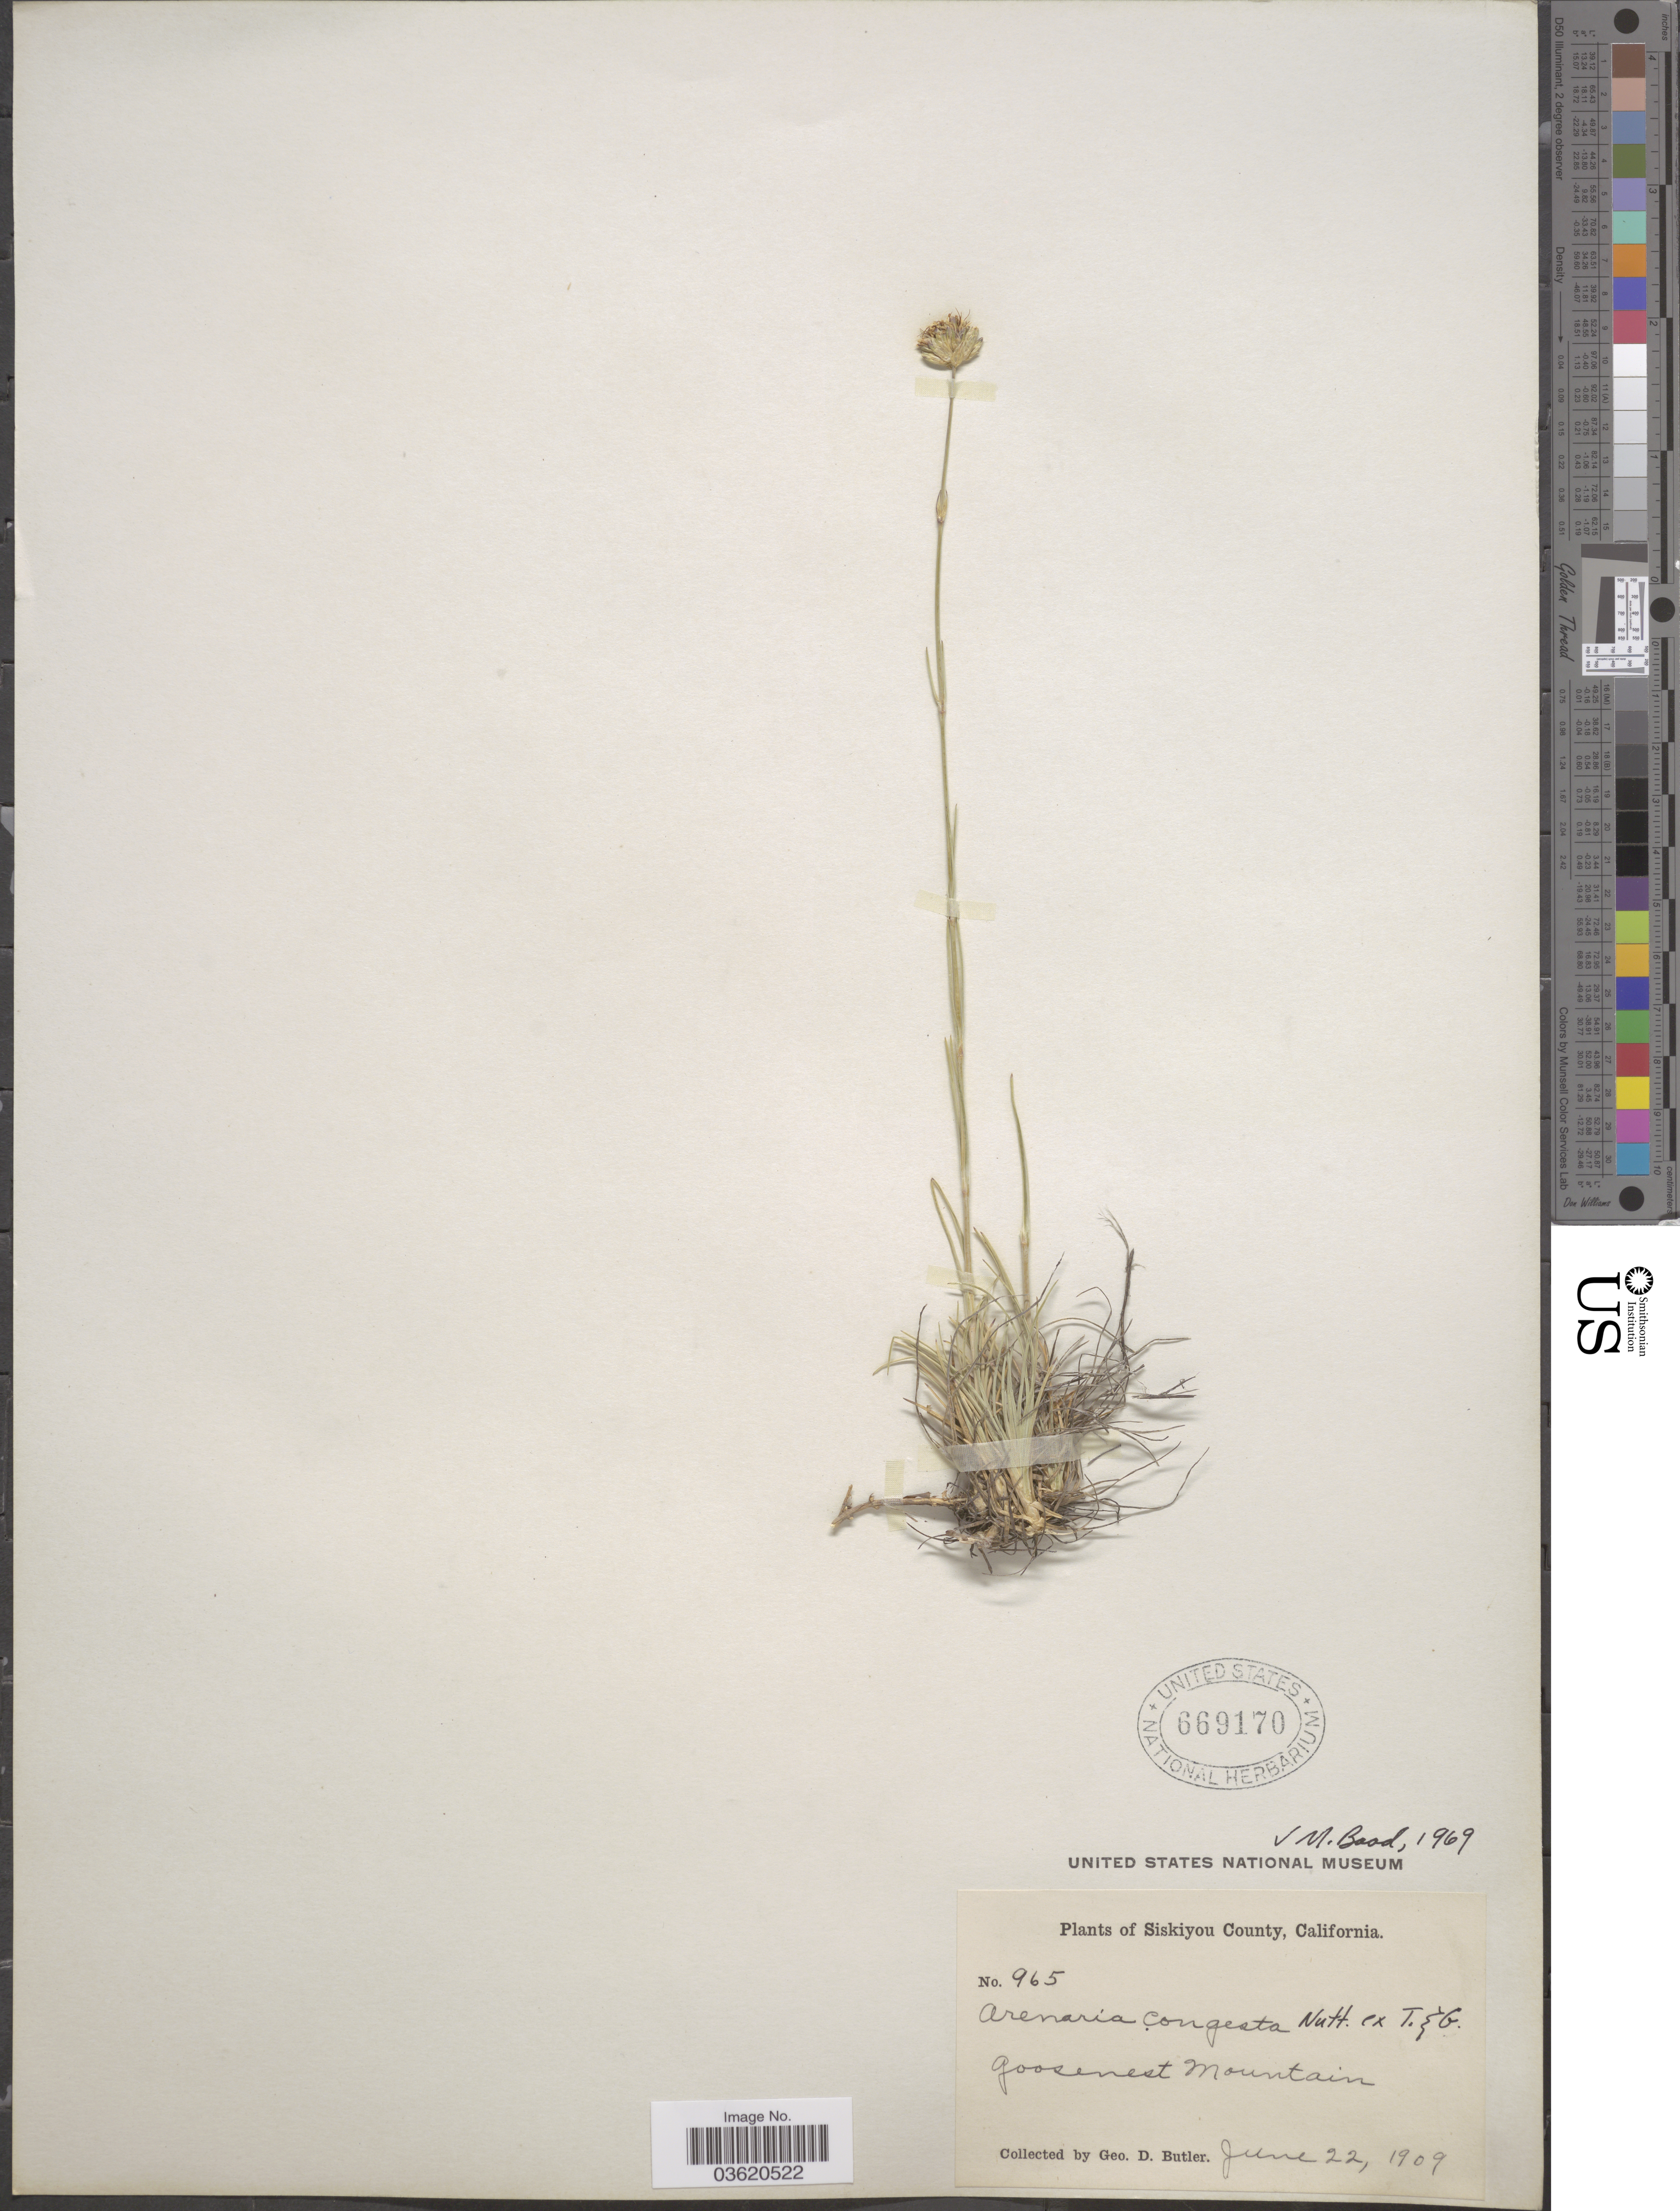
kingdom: Plantae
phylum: Tracheophyta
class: Magnoliopsida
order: Caryophyllales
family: Caryophyllaceae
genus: Eremogone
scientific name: Eremogone congesta var. congesta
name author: (Nutt.) Ikonn.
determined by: Strong, Mark T., (BOT), Smithsonian Institution - National Museum of Natural History (UNITED STATES)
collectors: G. D. Butler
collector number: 965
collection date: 1909-06-22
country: United States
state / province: California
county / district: Siskiyou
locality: Siskiyou County. Goosenest Mountain.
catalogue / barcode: US 669170